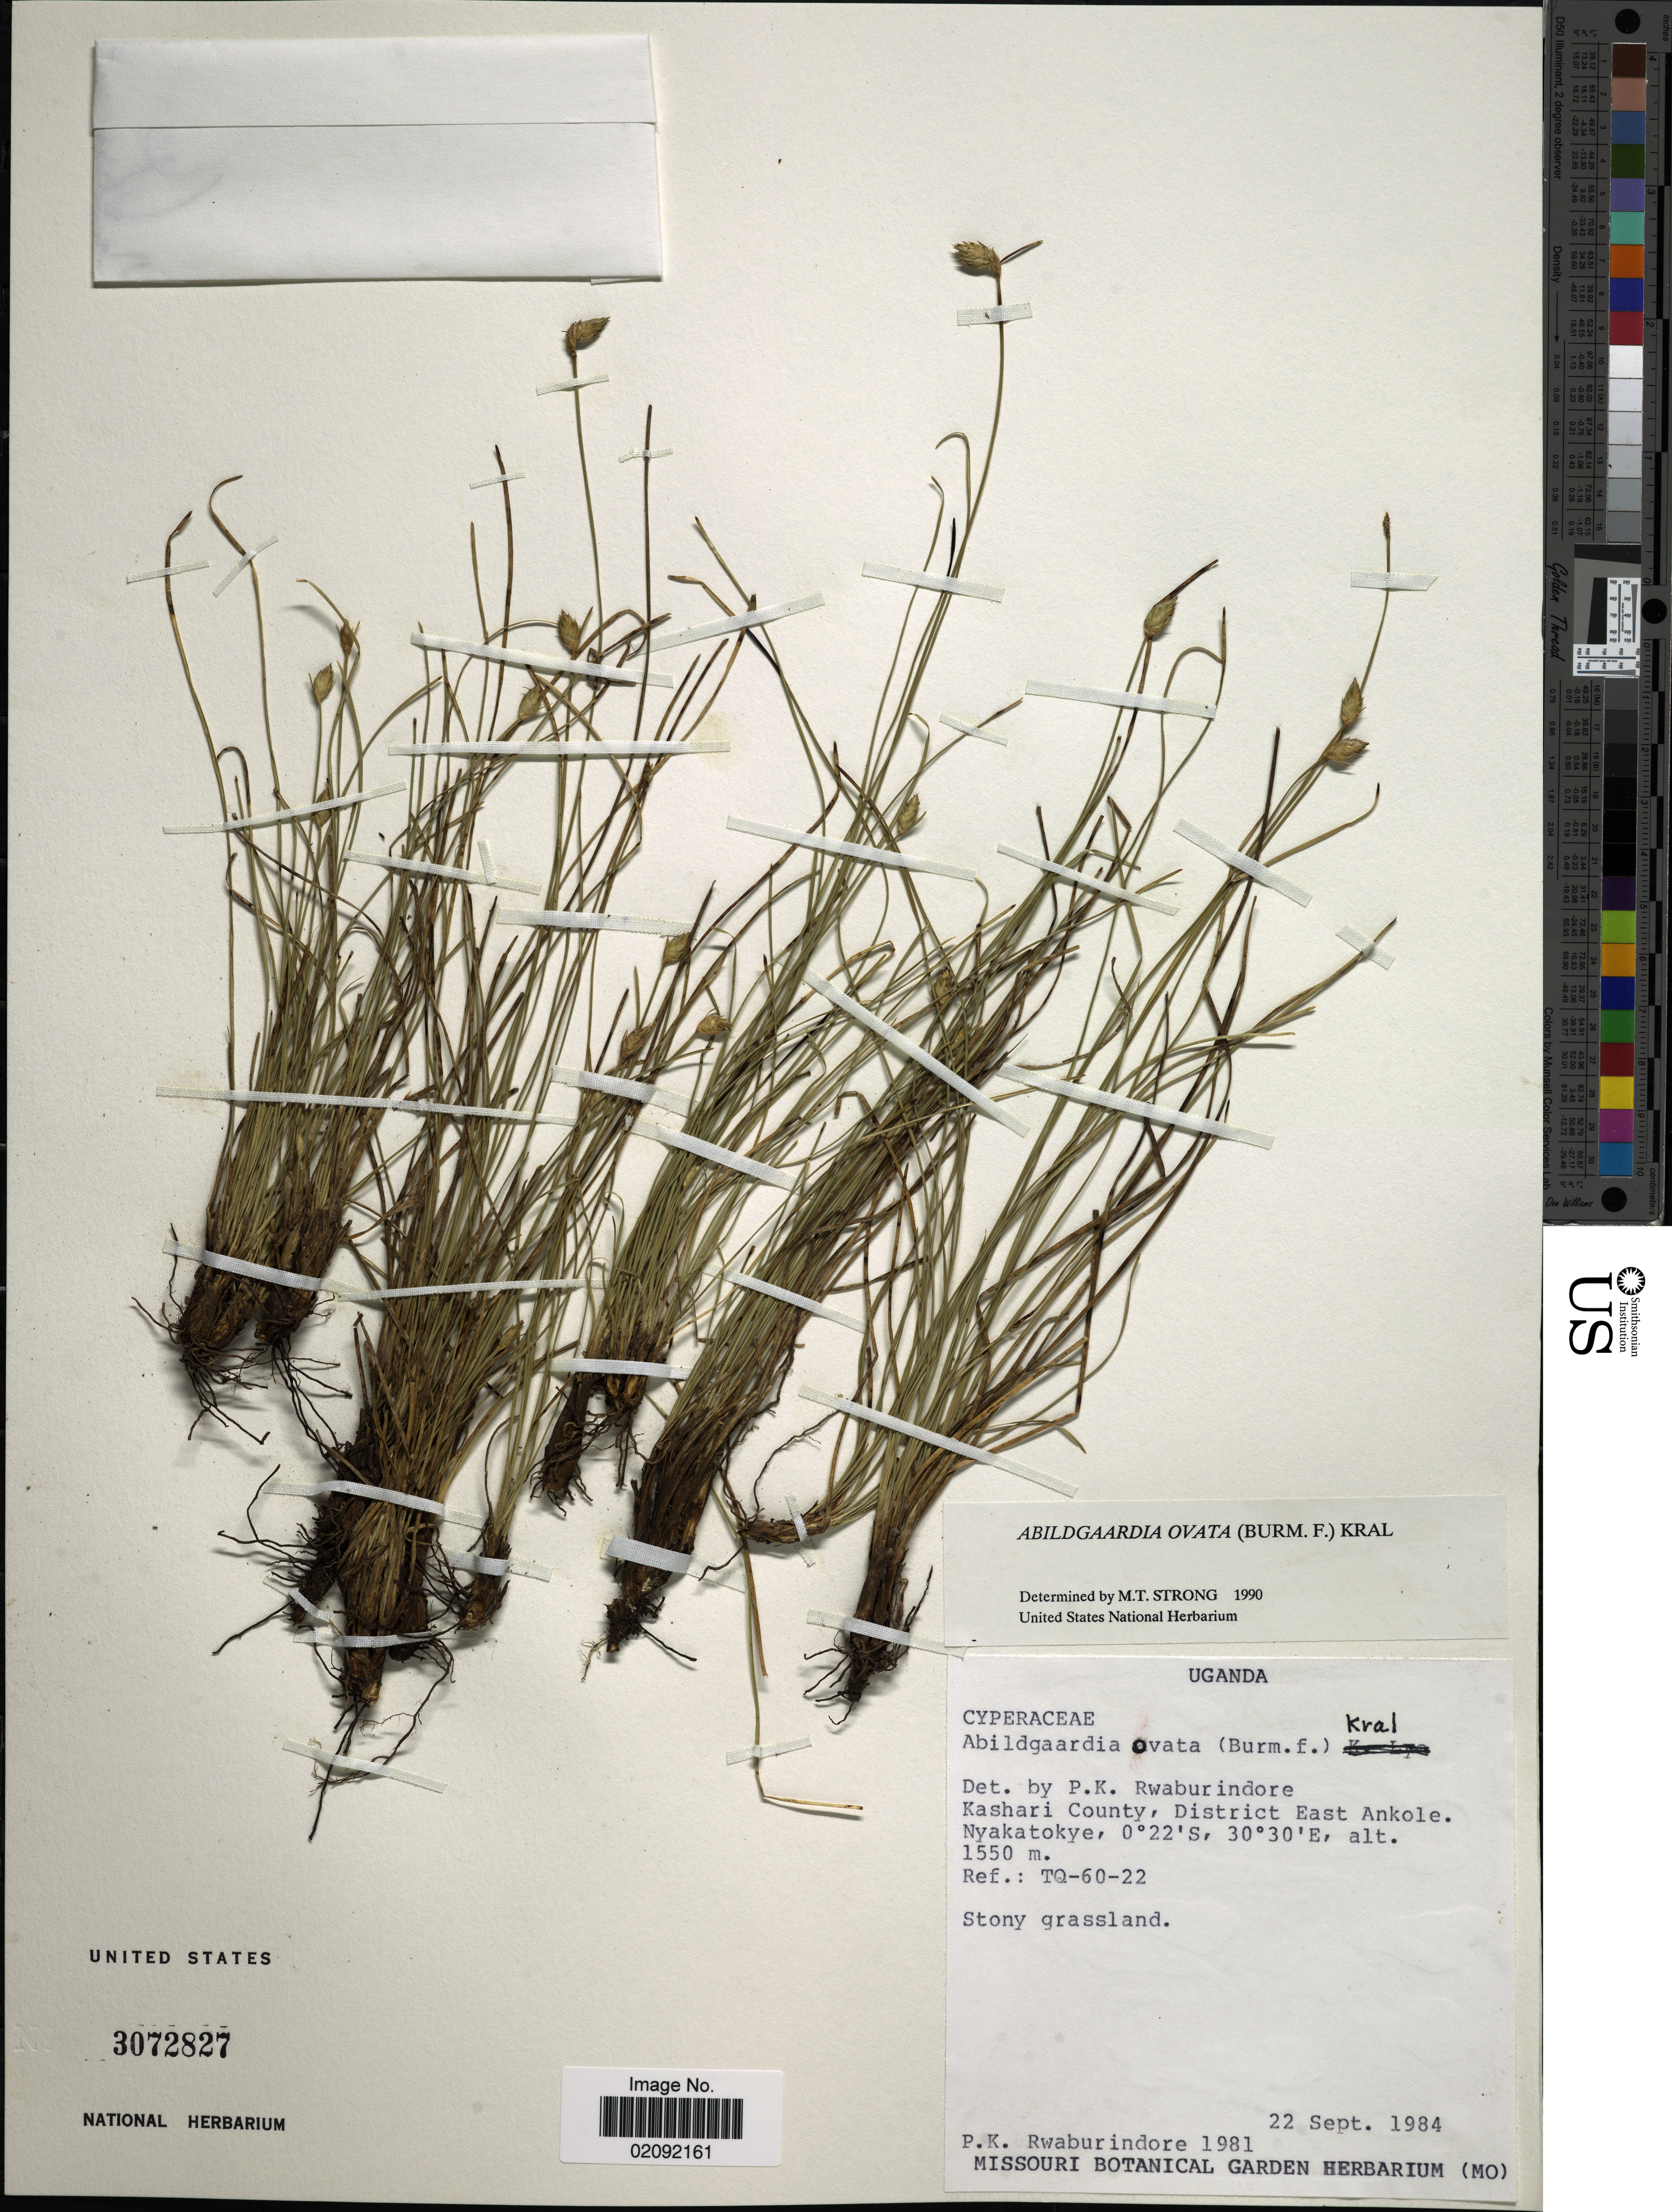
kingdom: Plantae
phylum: Tracheophyta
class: Liliopsida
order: Poales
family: Cyperaceae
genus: Abildgaardia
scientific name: Abildgaardia ovata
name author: (Burm. f.) Kral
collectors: P. Rwaburindore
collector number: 1981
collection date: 1984-09-22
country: Uganda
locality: Kashari County, District East Ankole, Nyakatokye.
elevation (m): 1550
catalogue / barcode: US 3072827